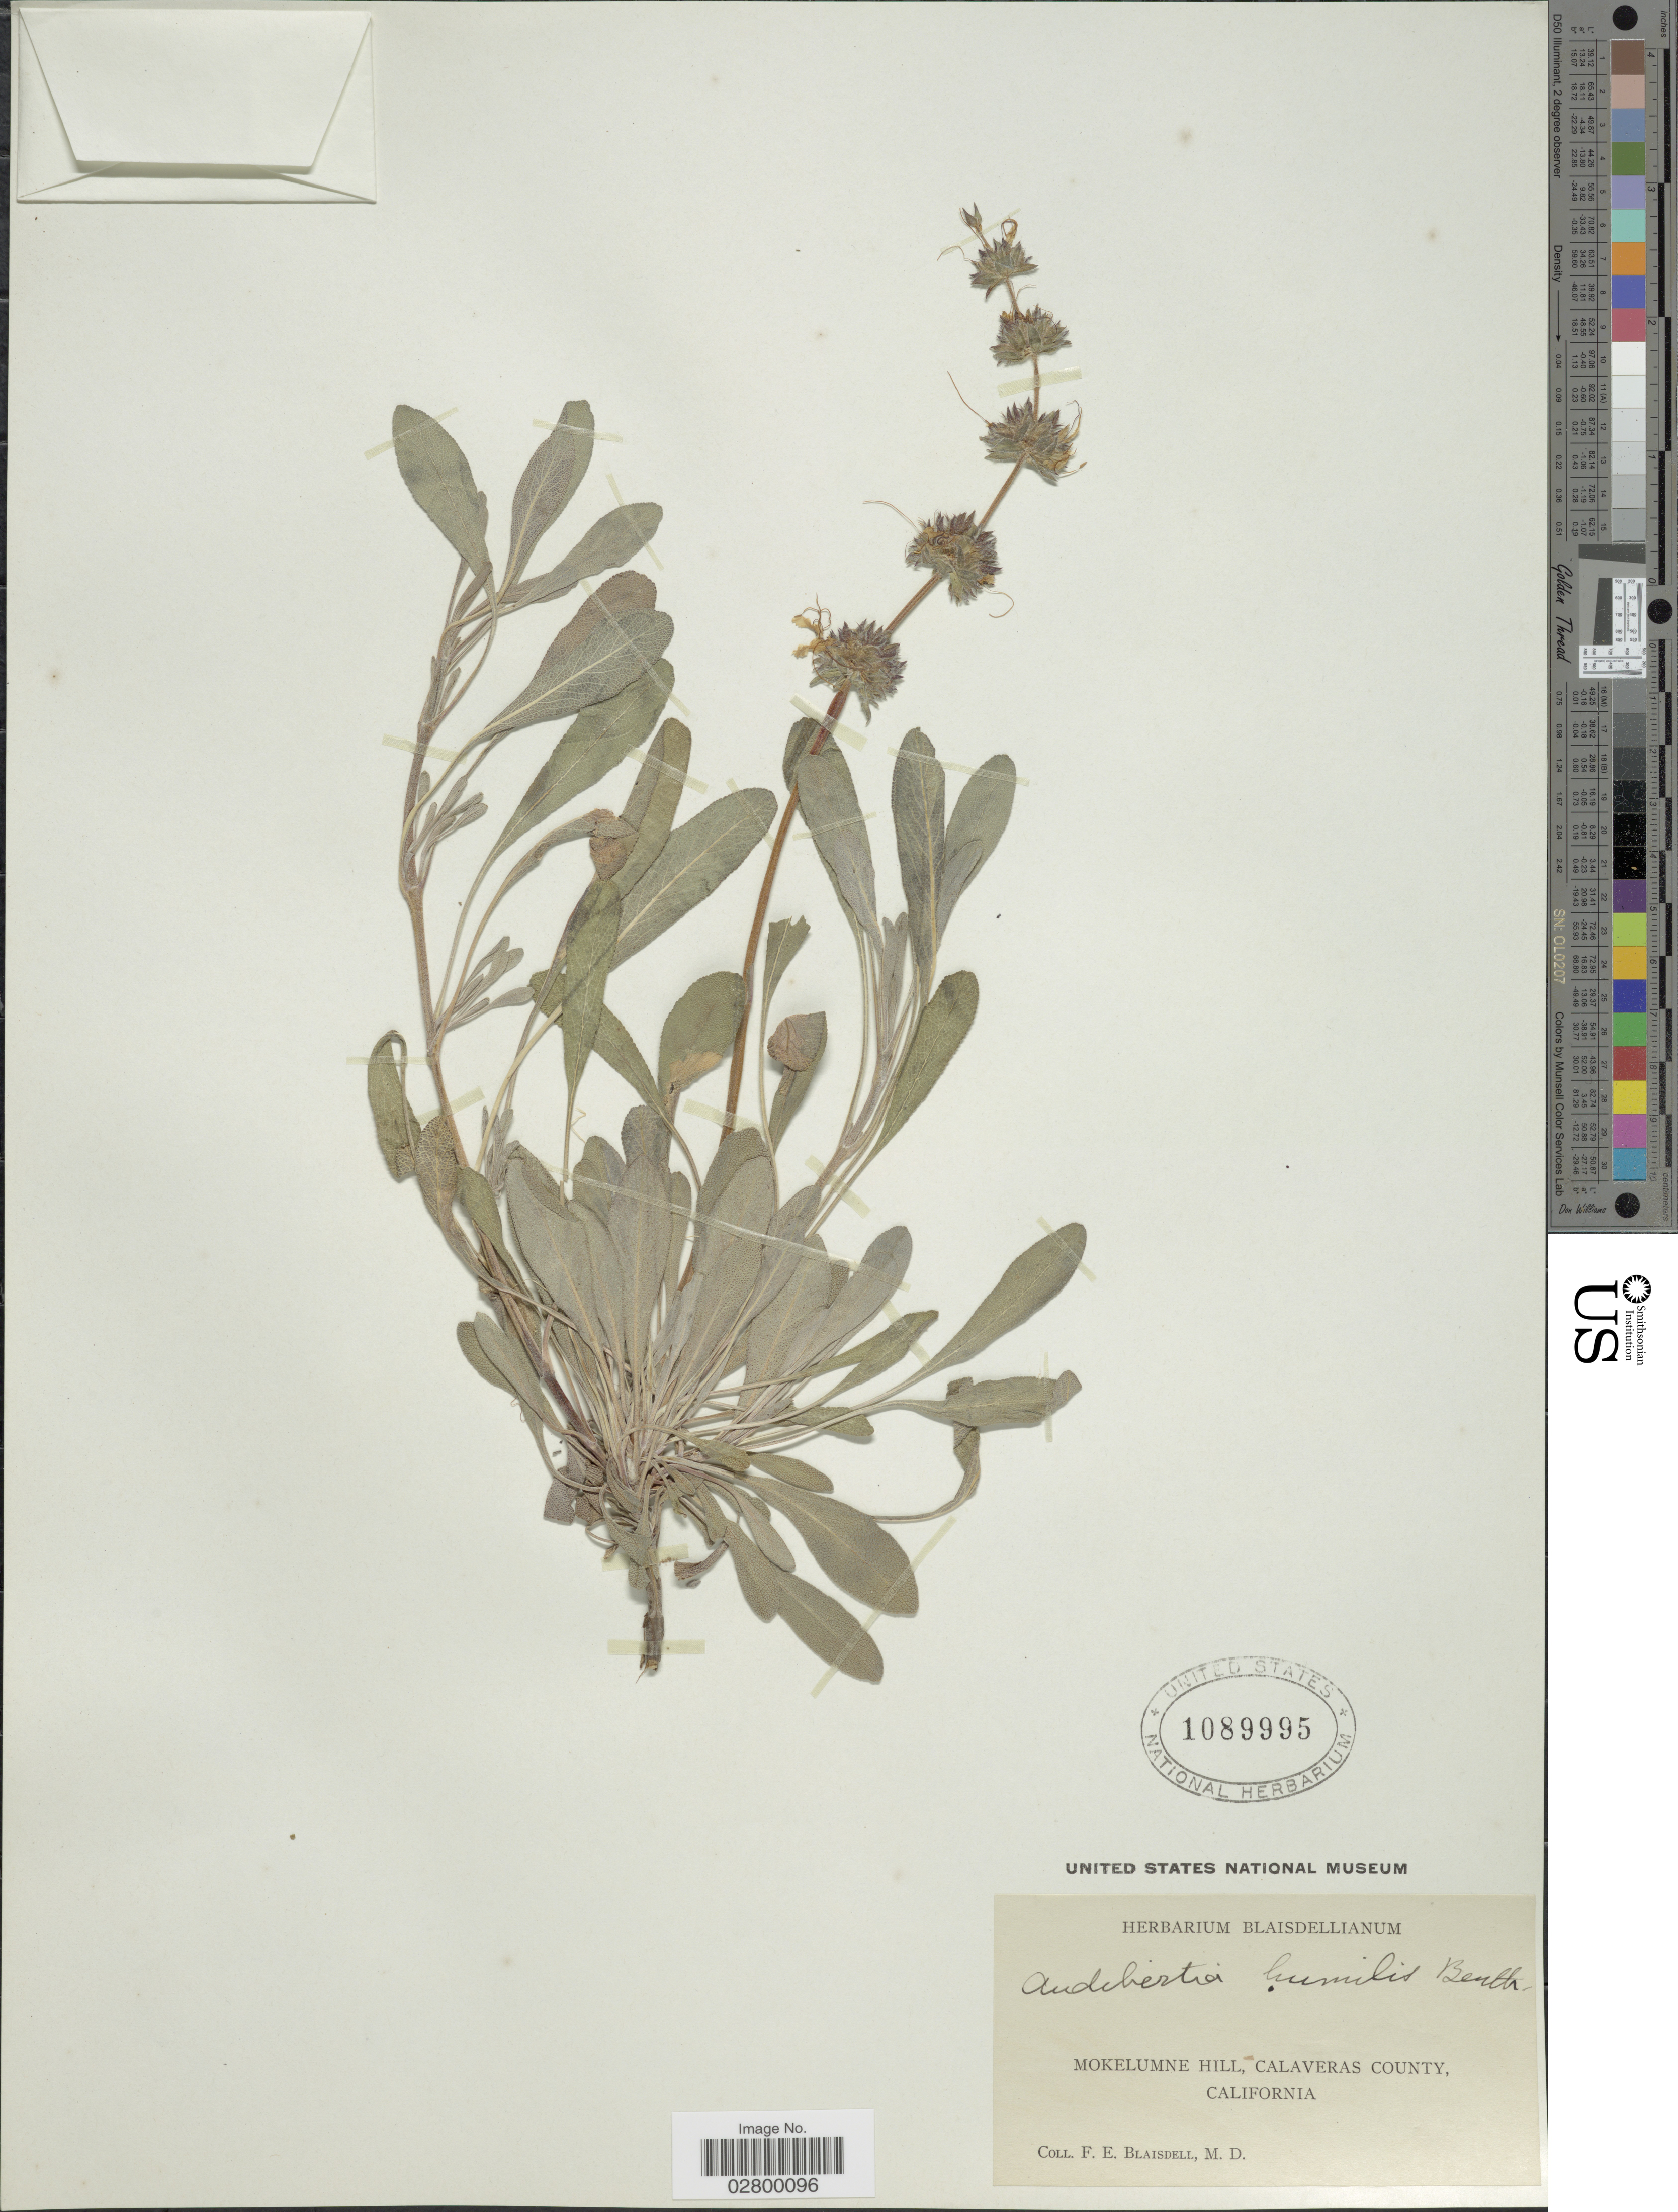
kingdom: Plantae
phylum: Tracheophyta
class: Magnoliopsida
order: Lamiales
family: Lamiaceae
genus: Salvia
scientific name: Salvia sonomensis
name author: Greene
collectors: F. Blaisdell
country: United States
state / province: California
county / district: Calaveras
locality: Mokelumne Hill, Calaveras County.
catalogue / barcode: US 1089995